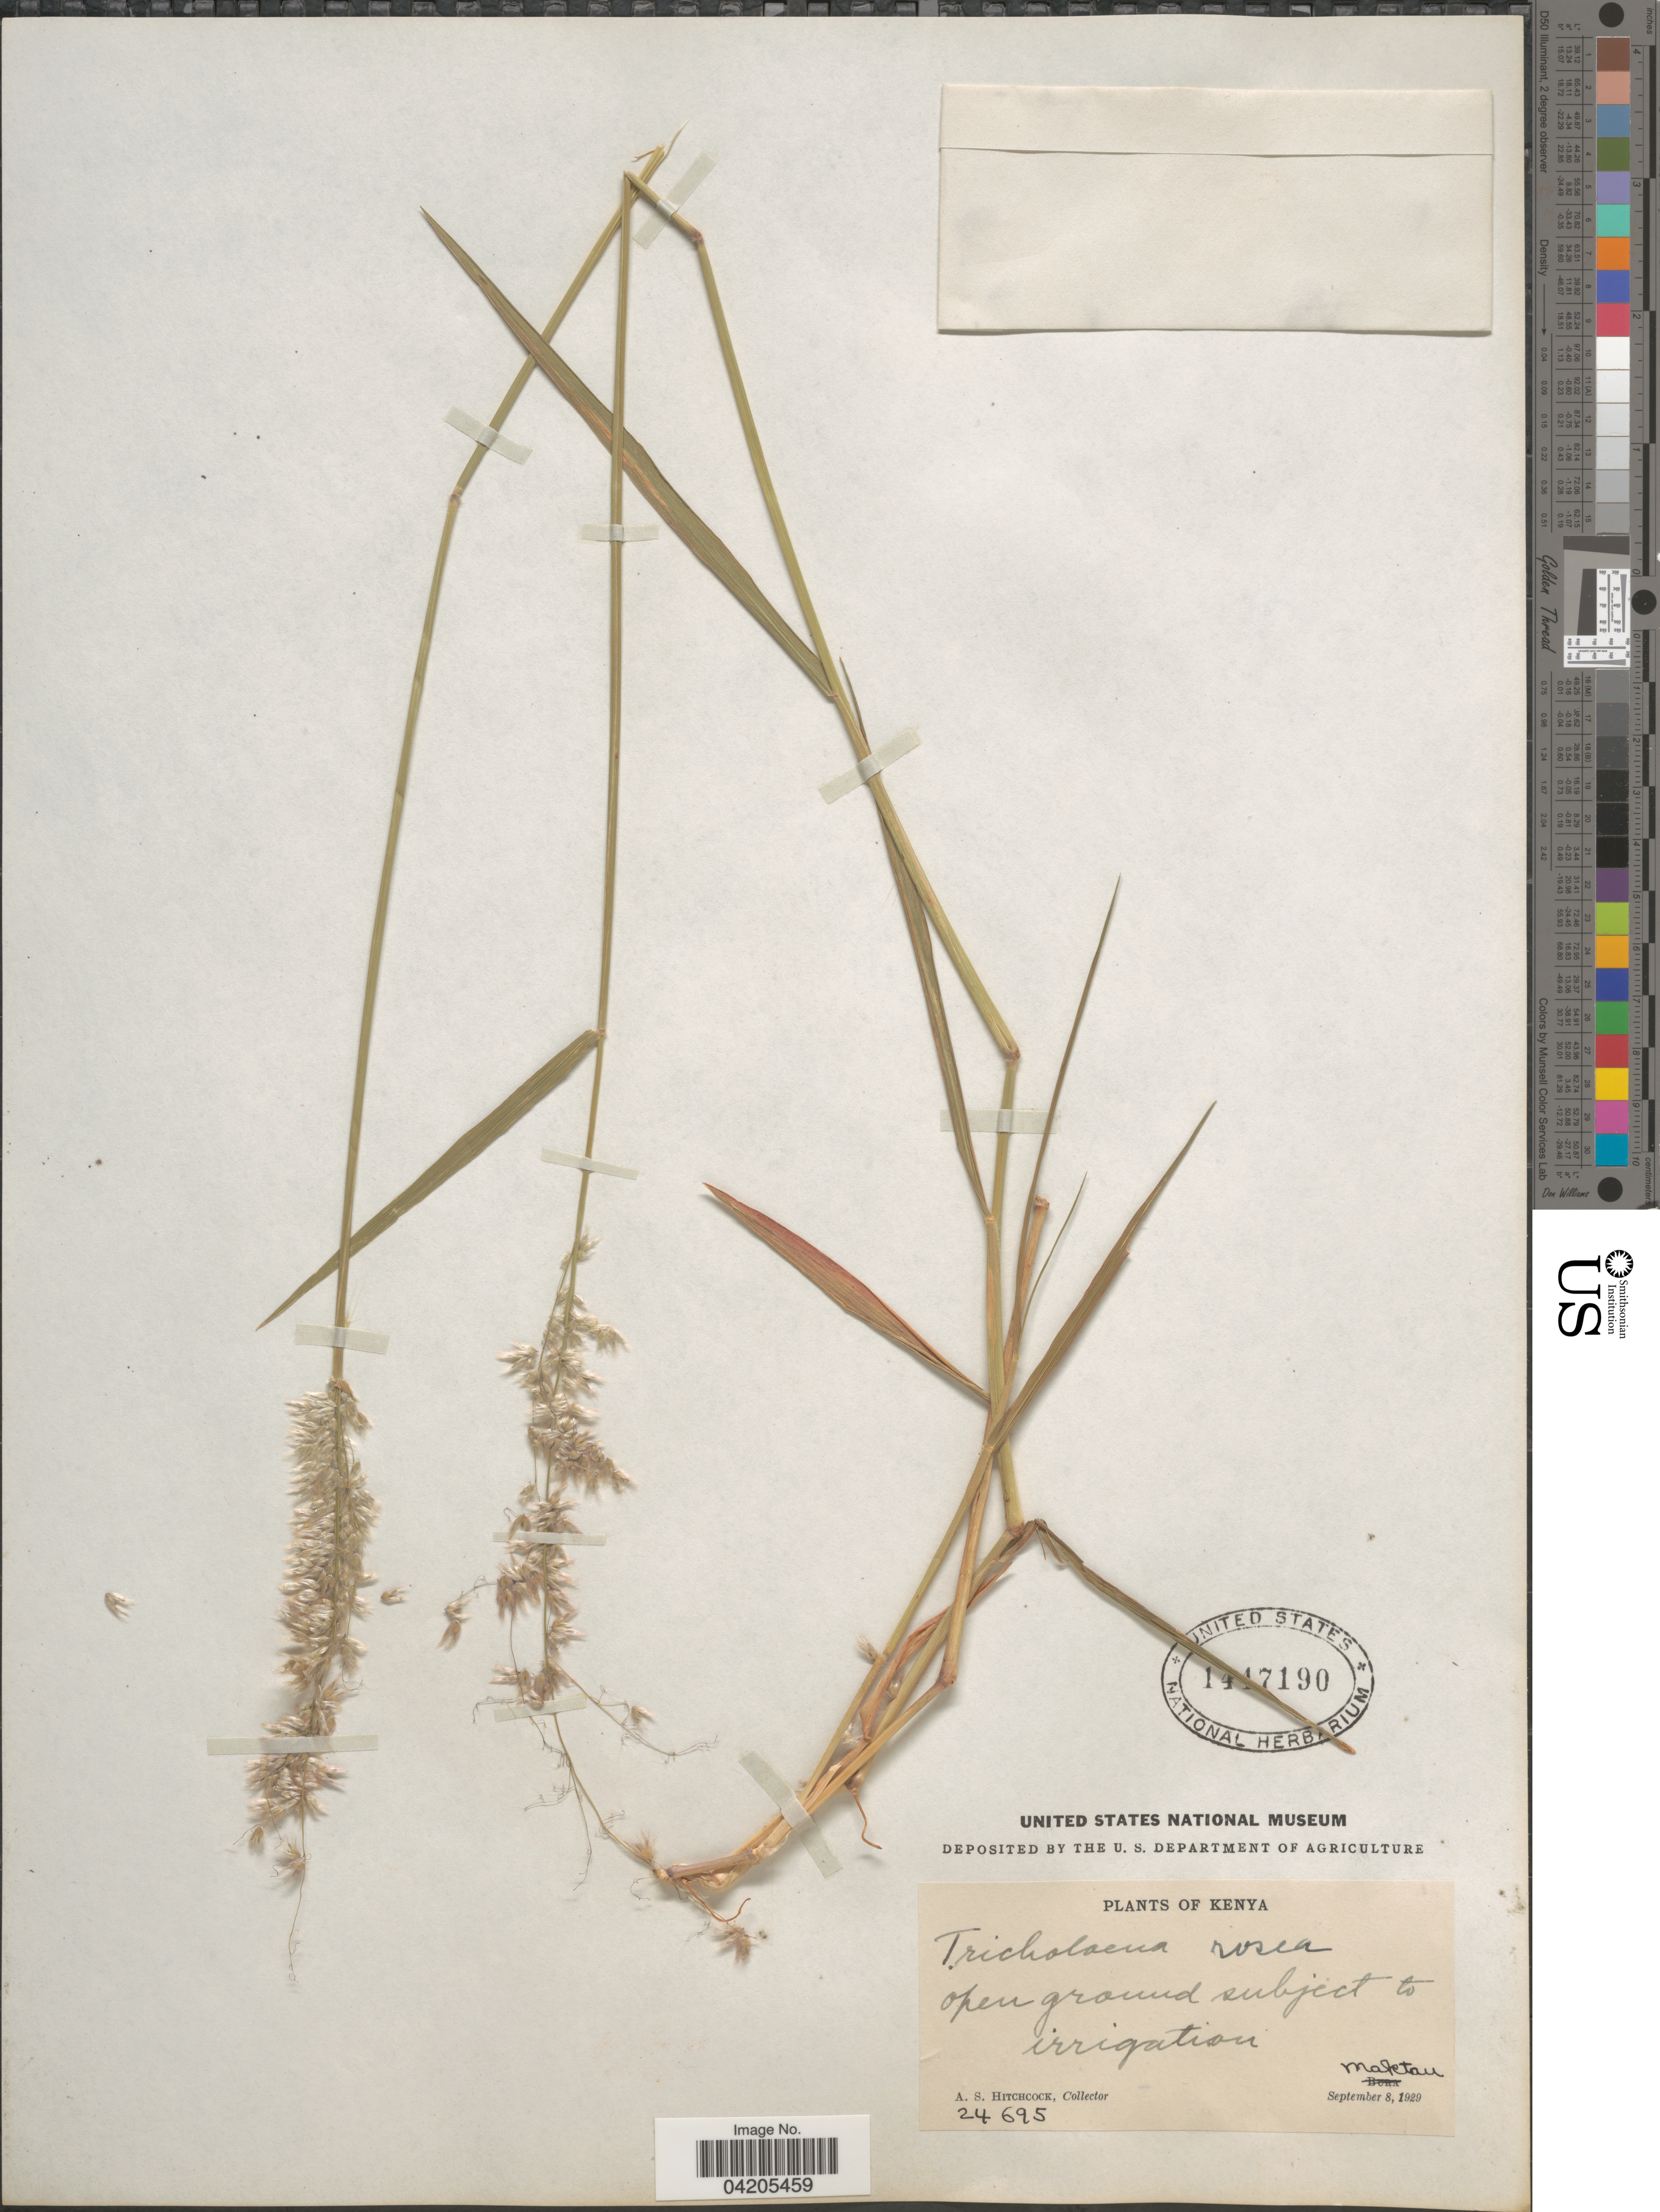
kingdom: Plantae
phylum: Tracheophyta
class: Liliopsida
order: Poales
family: Poaceae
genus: Melinis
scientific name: Melinis repens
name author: (Willd.) Zizka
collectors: A. S. Hitchcock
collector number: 24695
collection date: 1929-09-08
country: Kenya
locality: Maktau.